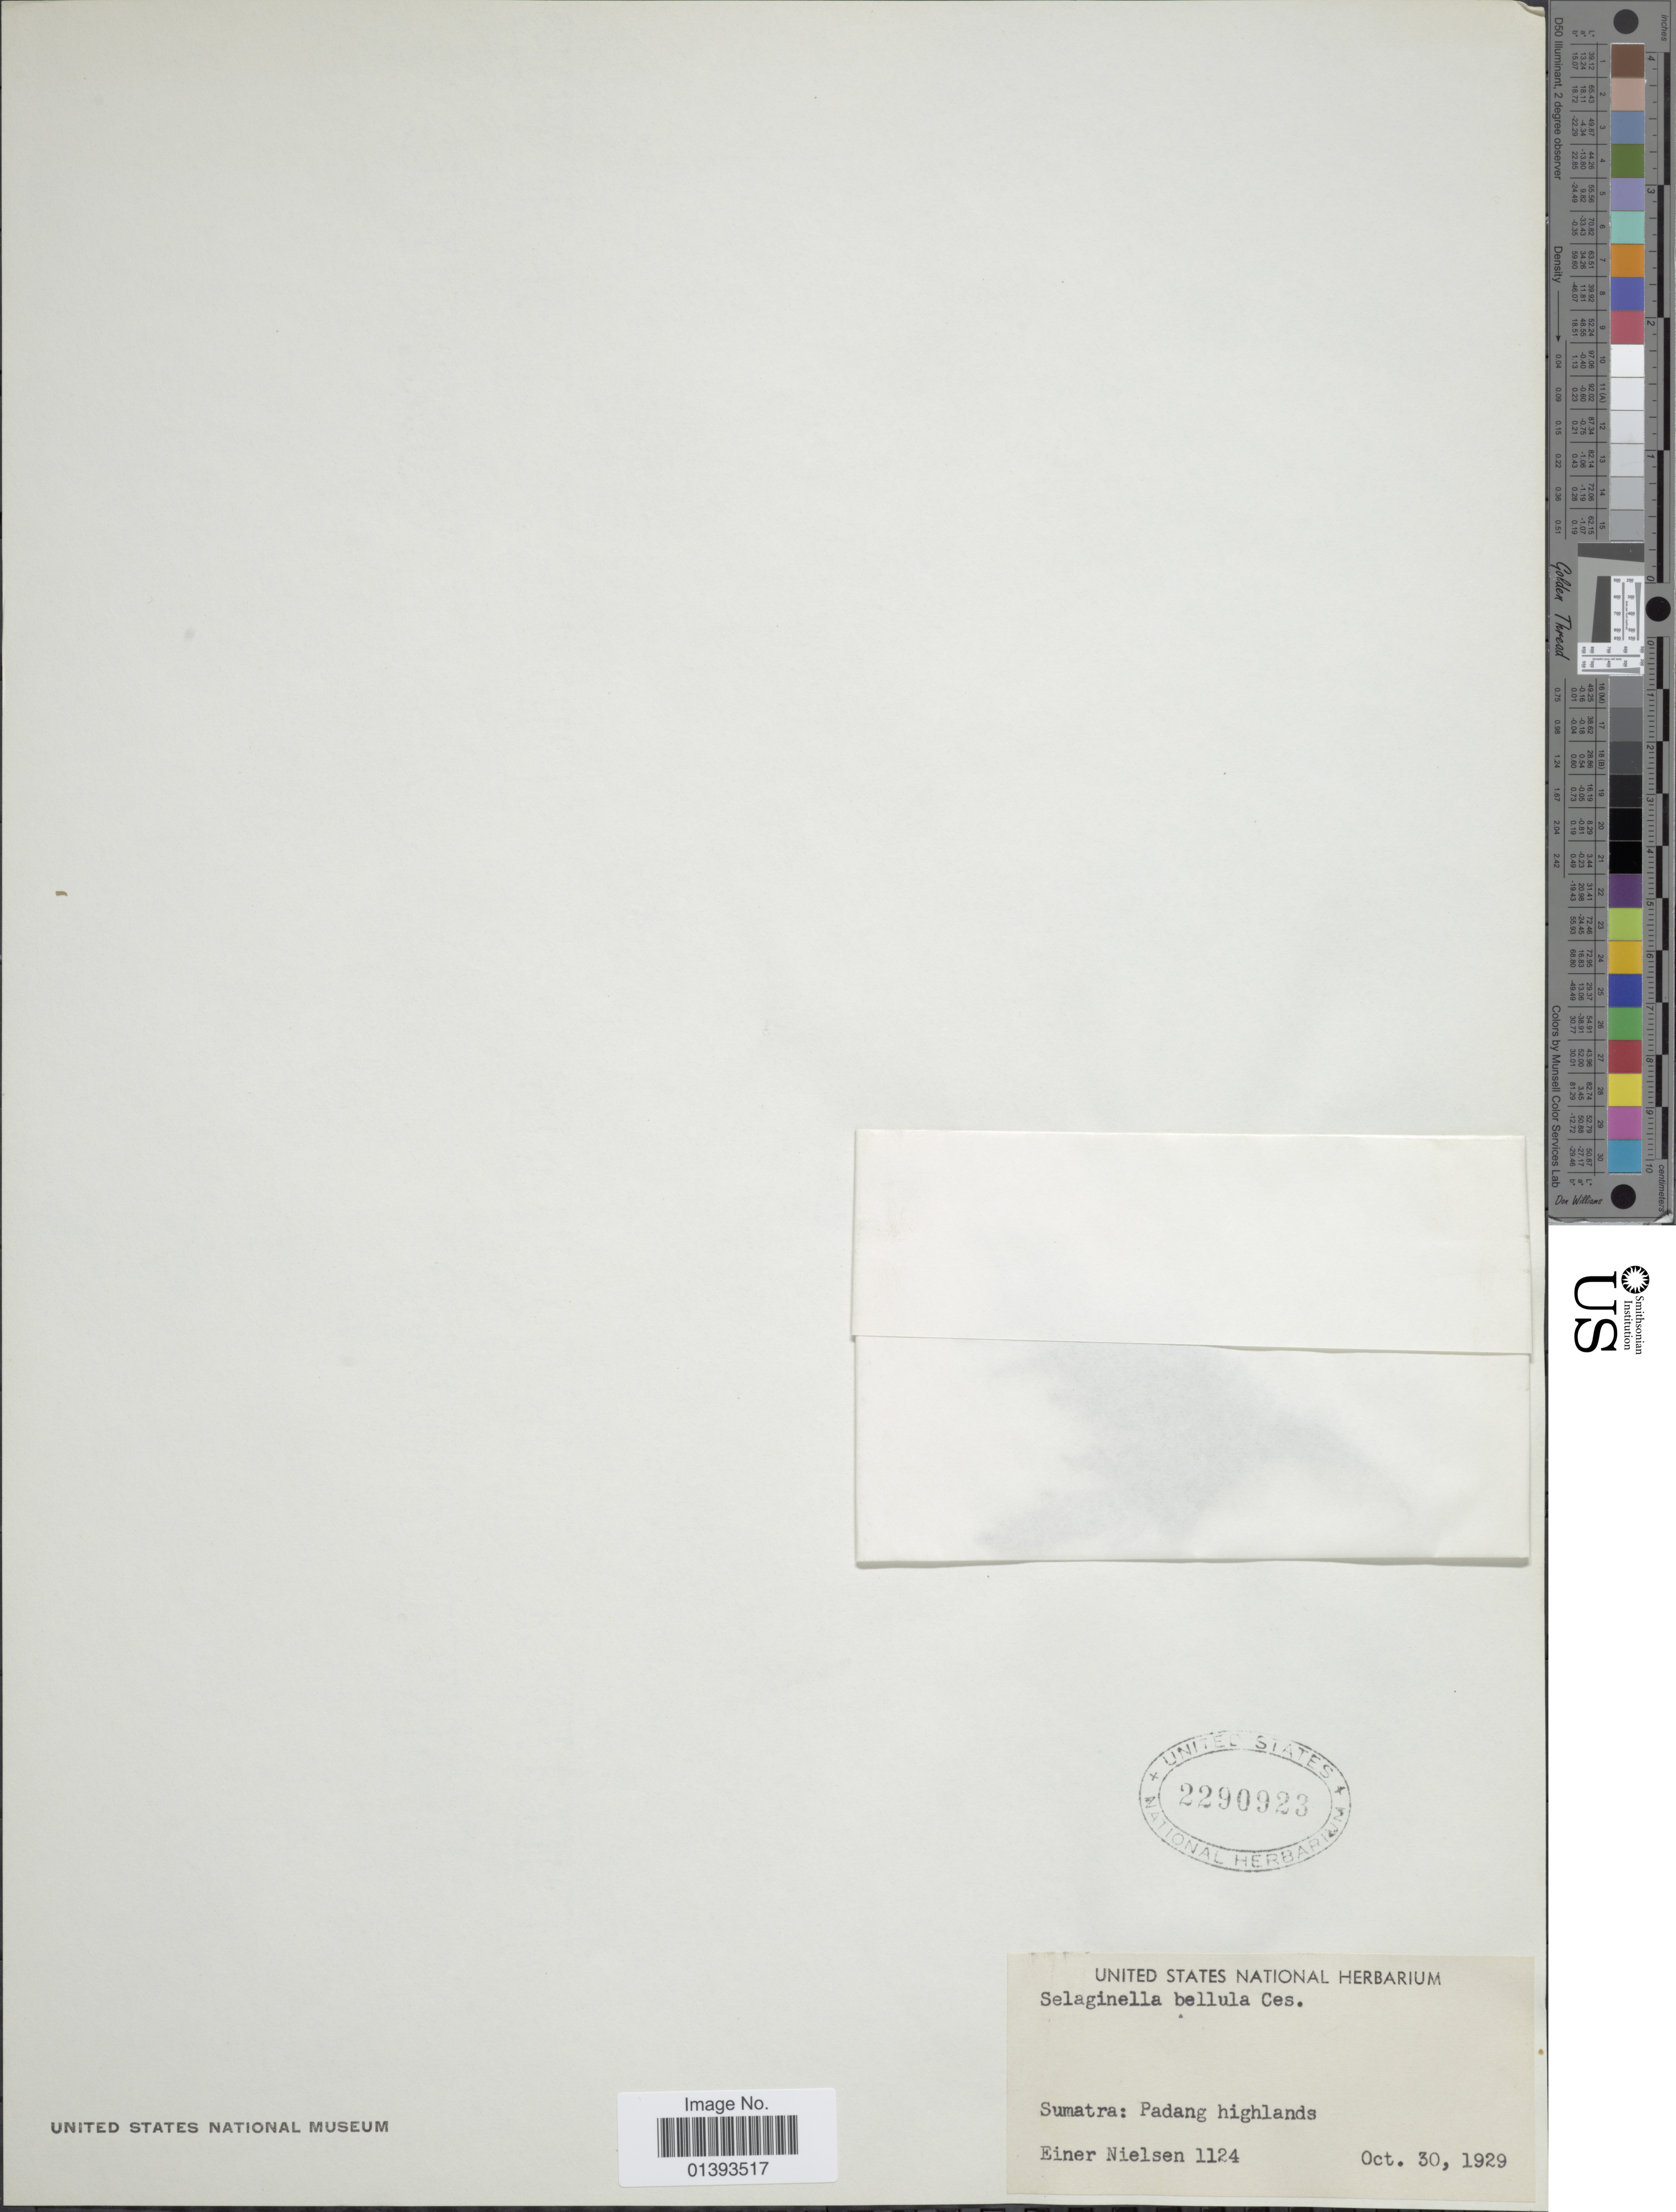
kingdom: Plantae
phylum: Tracheophyta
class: Lycopodiopsida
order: Selaginellales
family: Selaginellaceae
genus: Selaginella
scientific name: Selaginella bellula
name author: Cesati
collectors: E. Nielsen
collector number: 1124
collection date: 1929-10-30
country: Indonesia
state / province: Sumatra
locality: Padang Highlands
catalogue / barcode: US 2290923